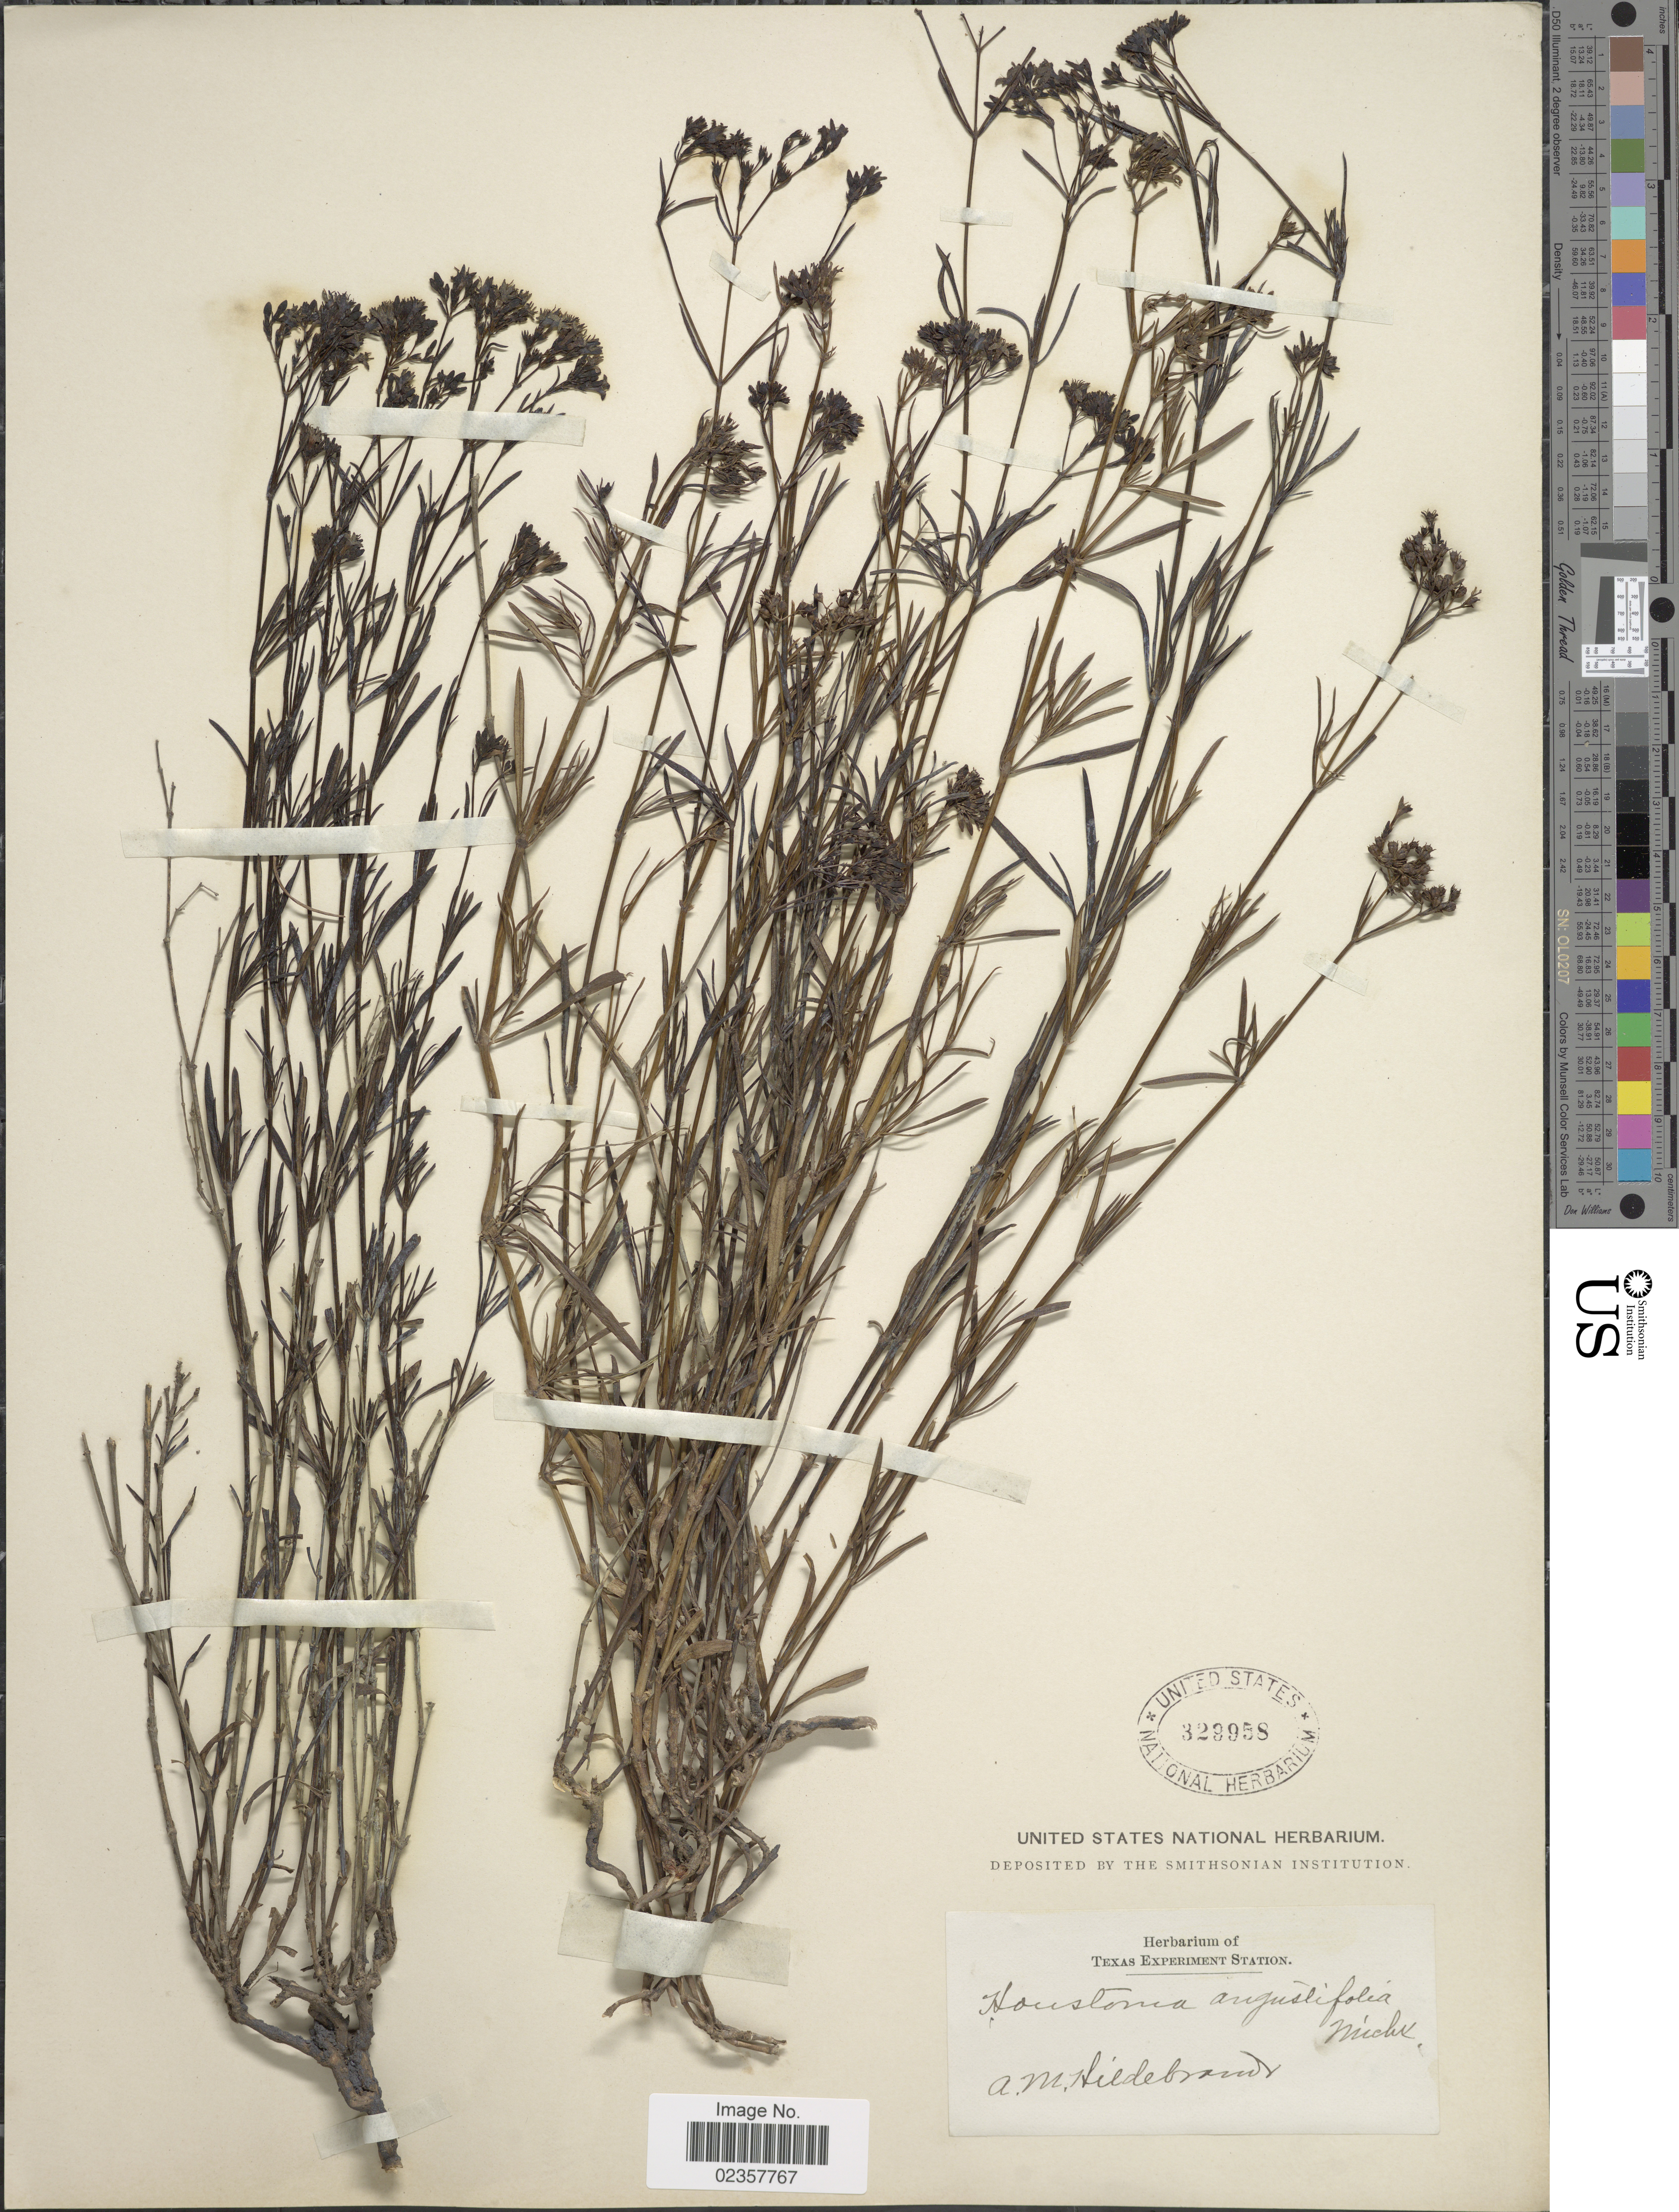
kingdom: Plantae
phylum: Tracheophyta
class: Magnoliopsida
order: Gentianales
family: Rubiaceae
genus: Houstonia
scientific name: Houstonia nigricans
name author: (Lam.) Fernald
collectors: A. Hildebrand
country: United States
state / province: Texas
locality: Texas Experiment Station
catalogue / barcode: US 329958